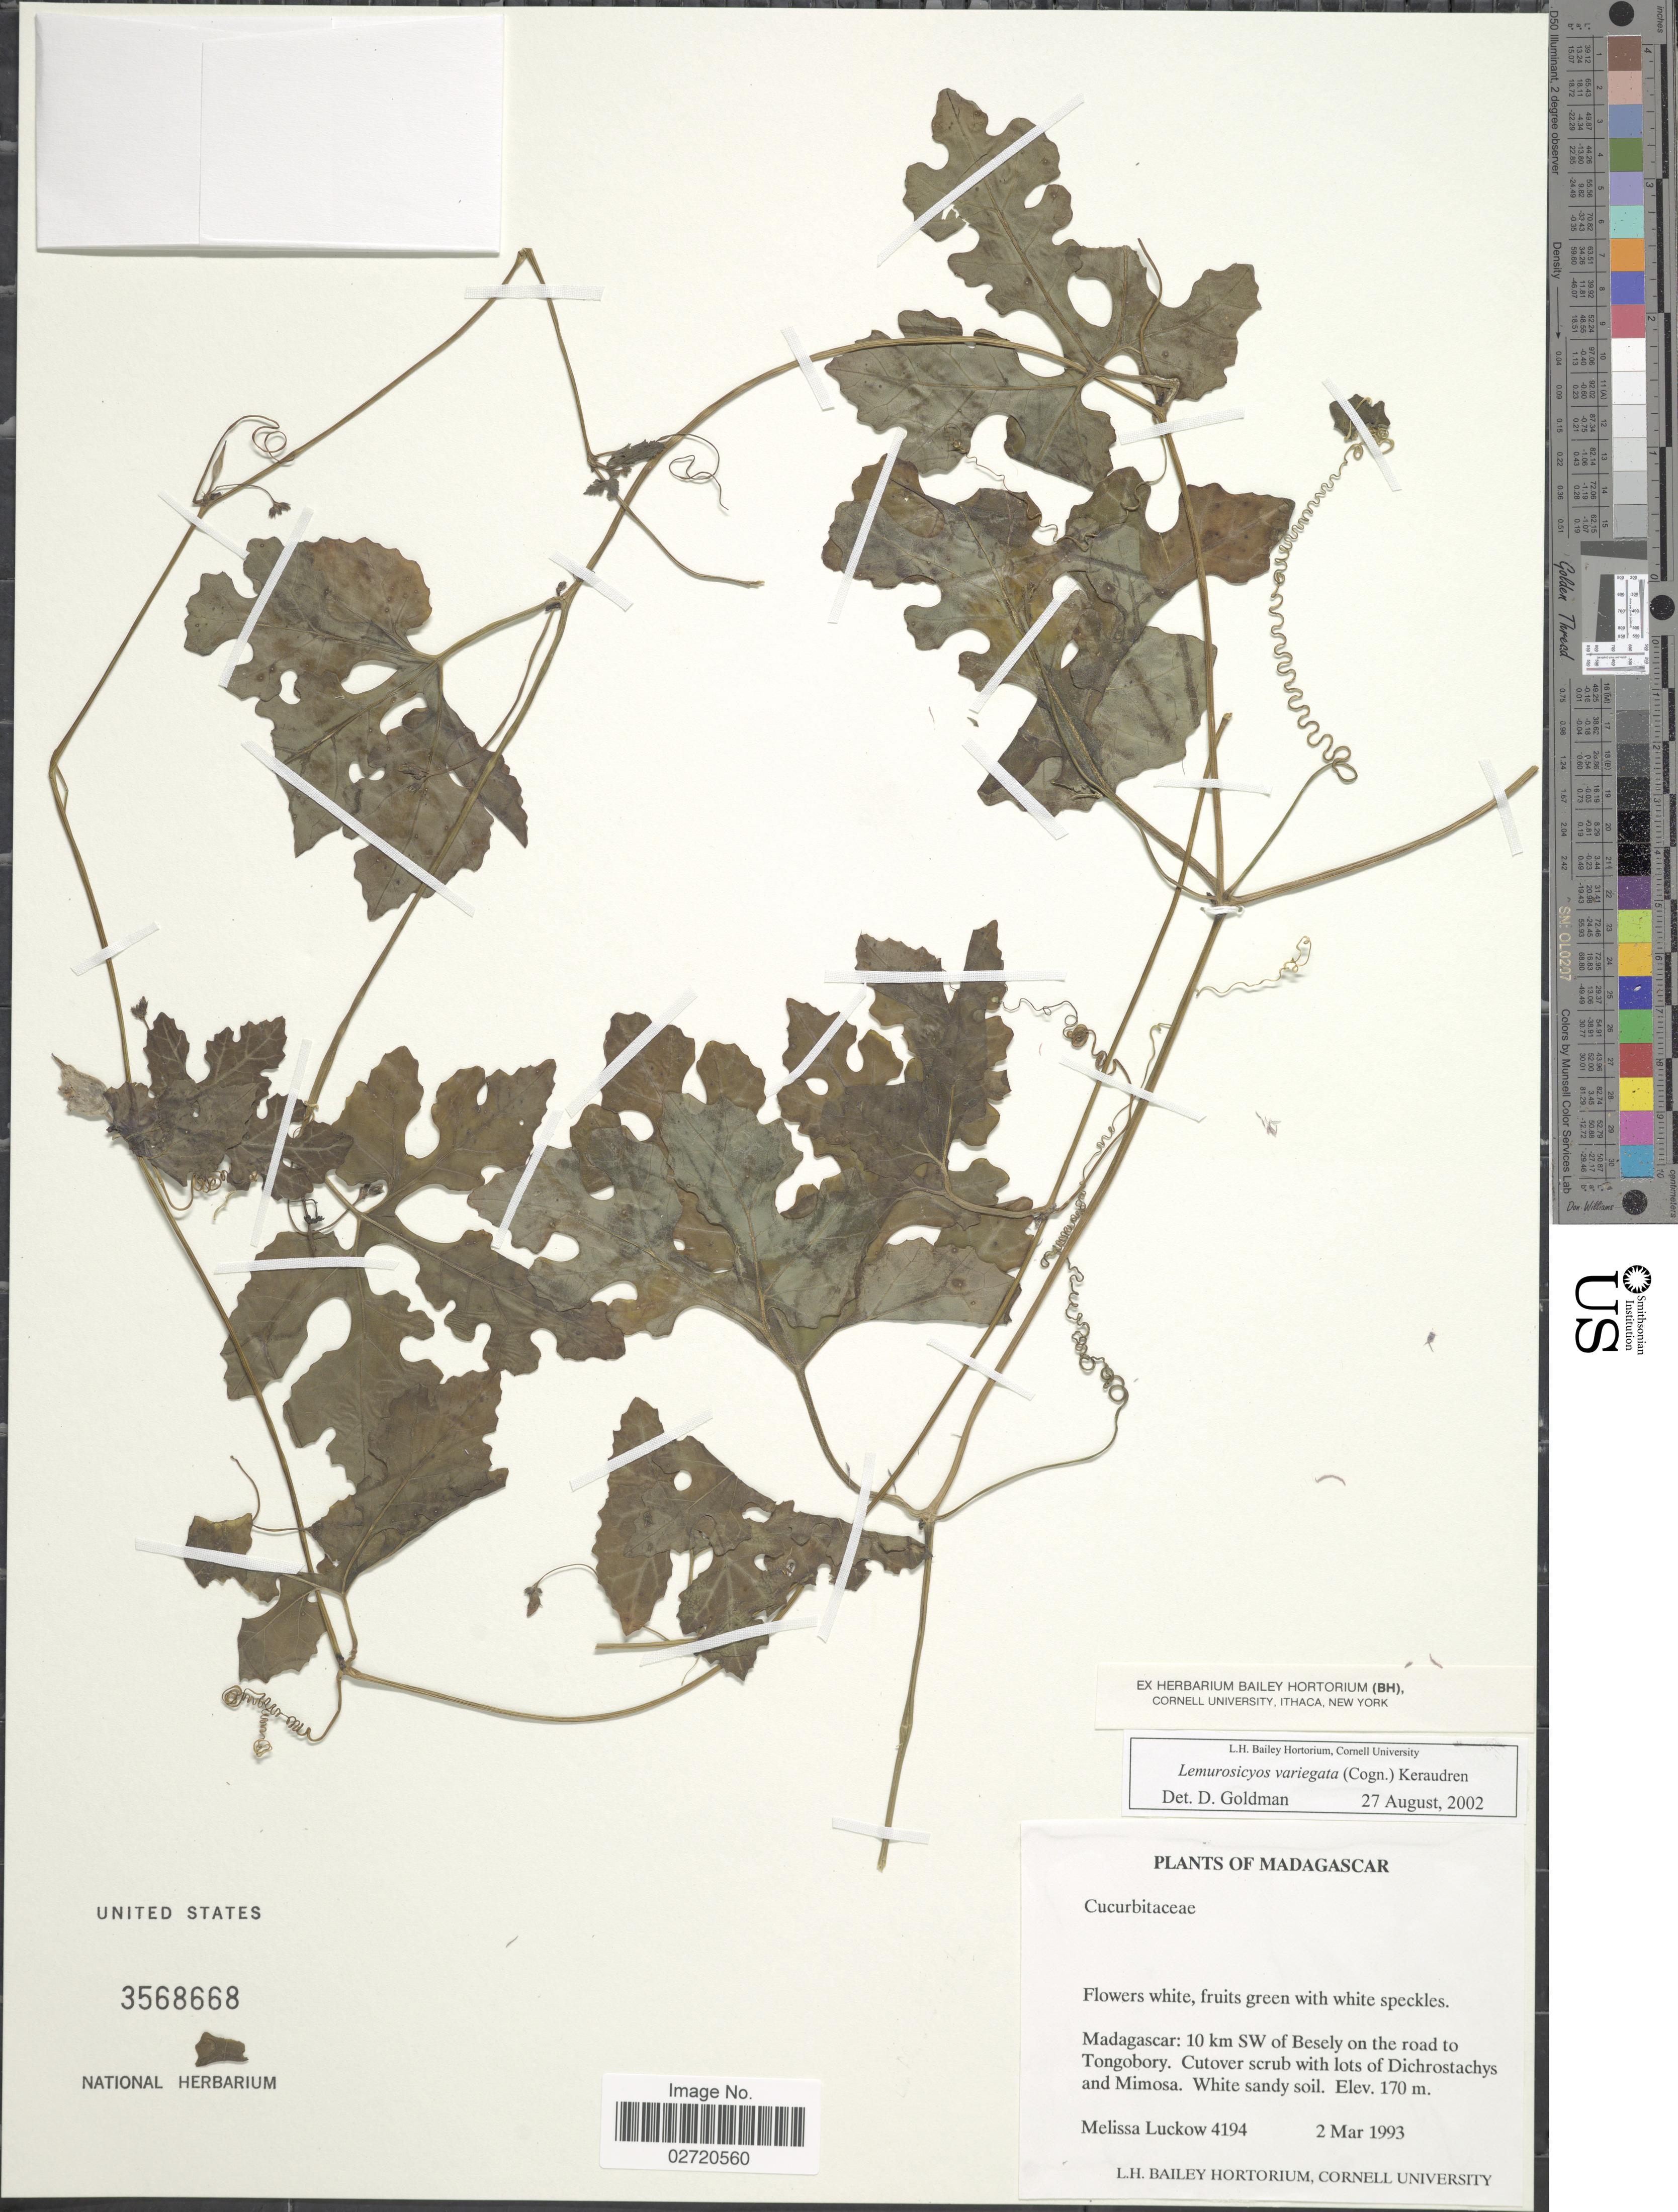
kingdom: Plantae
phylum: Tracheophyta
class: Magnoliopsida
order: Cucurbitales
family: Cucurbitaceae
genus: Lemurosicyos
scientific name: Lemurosicyos variegata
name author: (Cogn.) Keraudren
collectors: M. A. Luckow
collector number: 4194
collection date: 1993-03-02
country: Madagascar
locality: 10 km SW of Besely on the road to Tongobory.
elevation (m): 170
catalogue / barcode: US 3568668